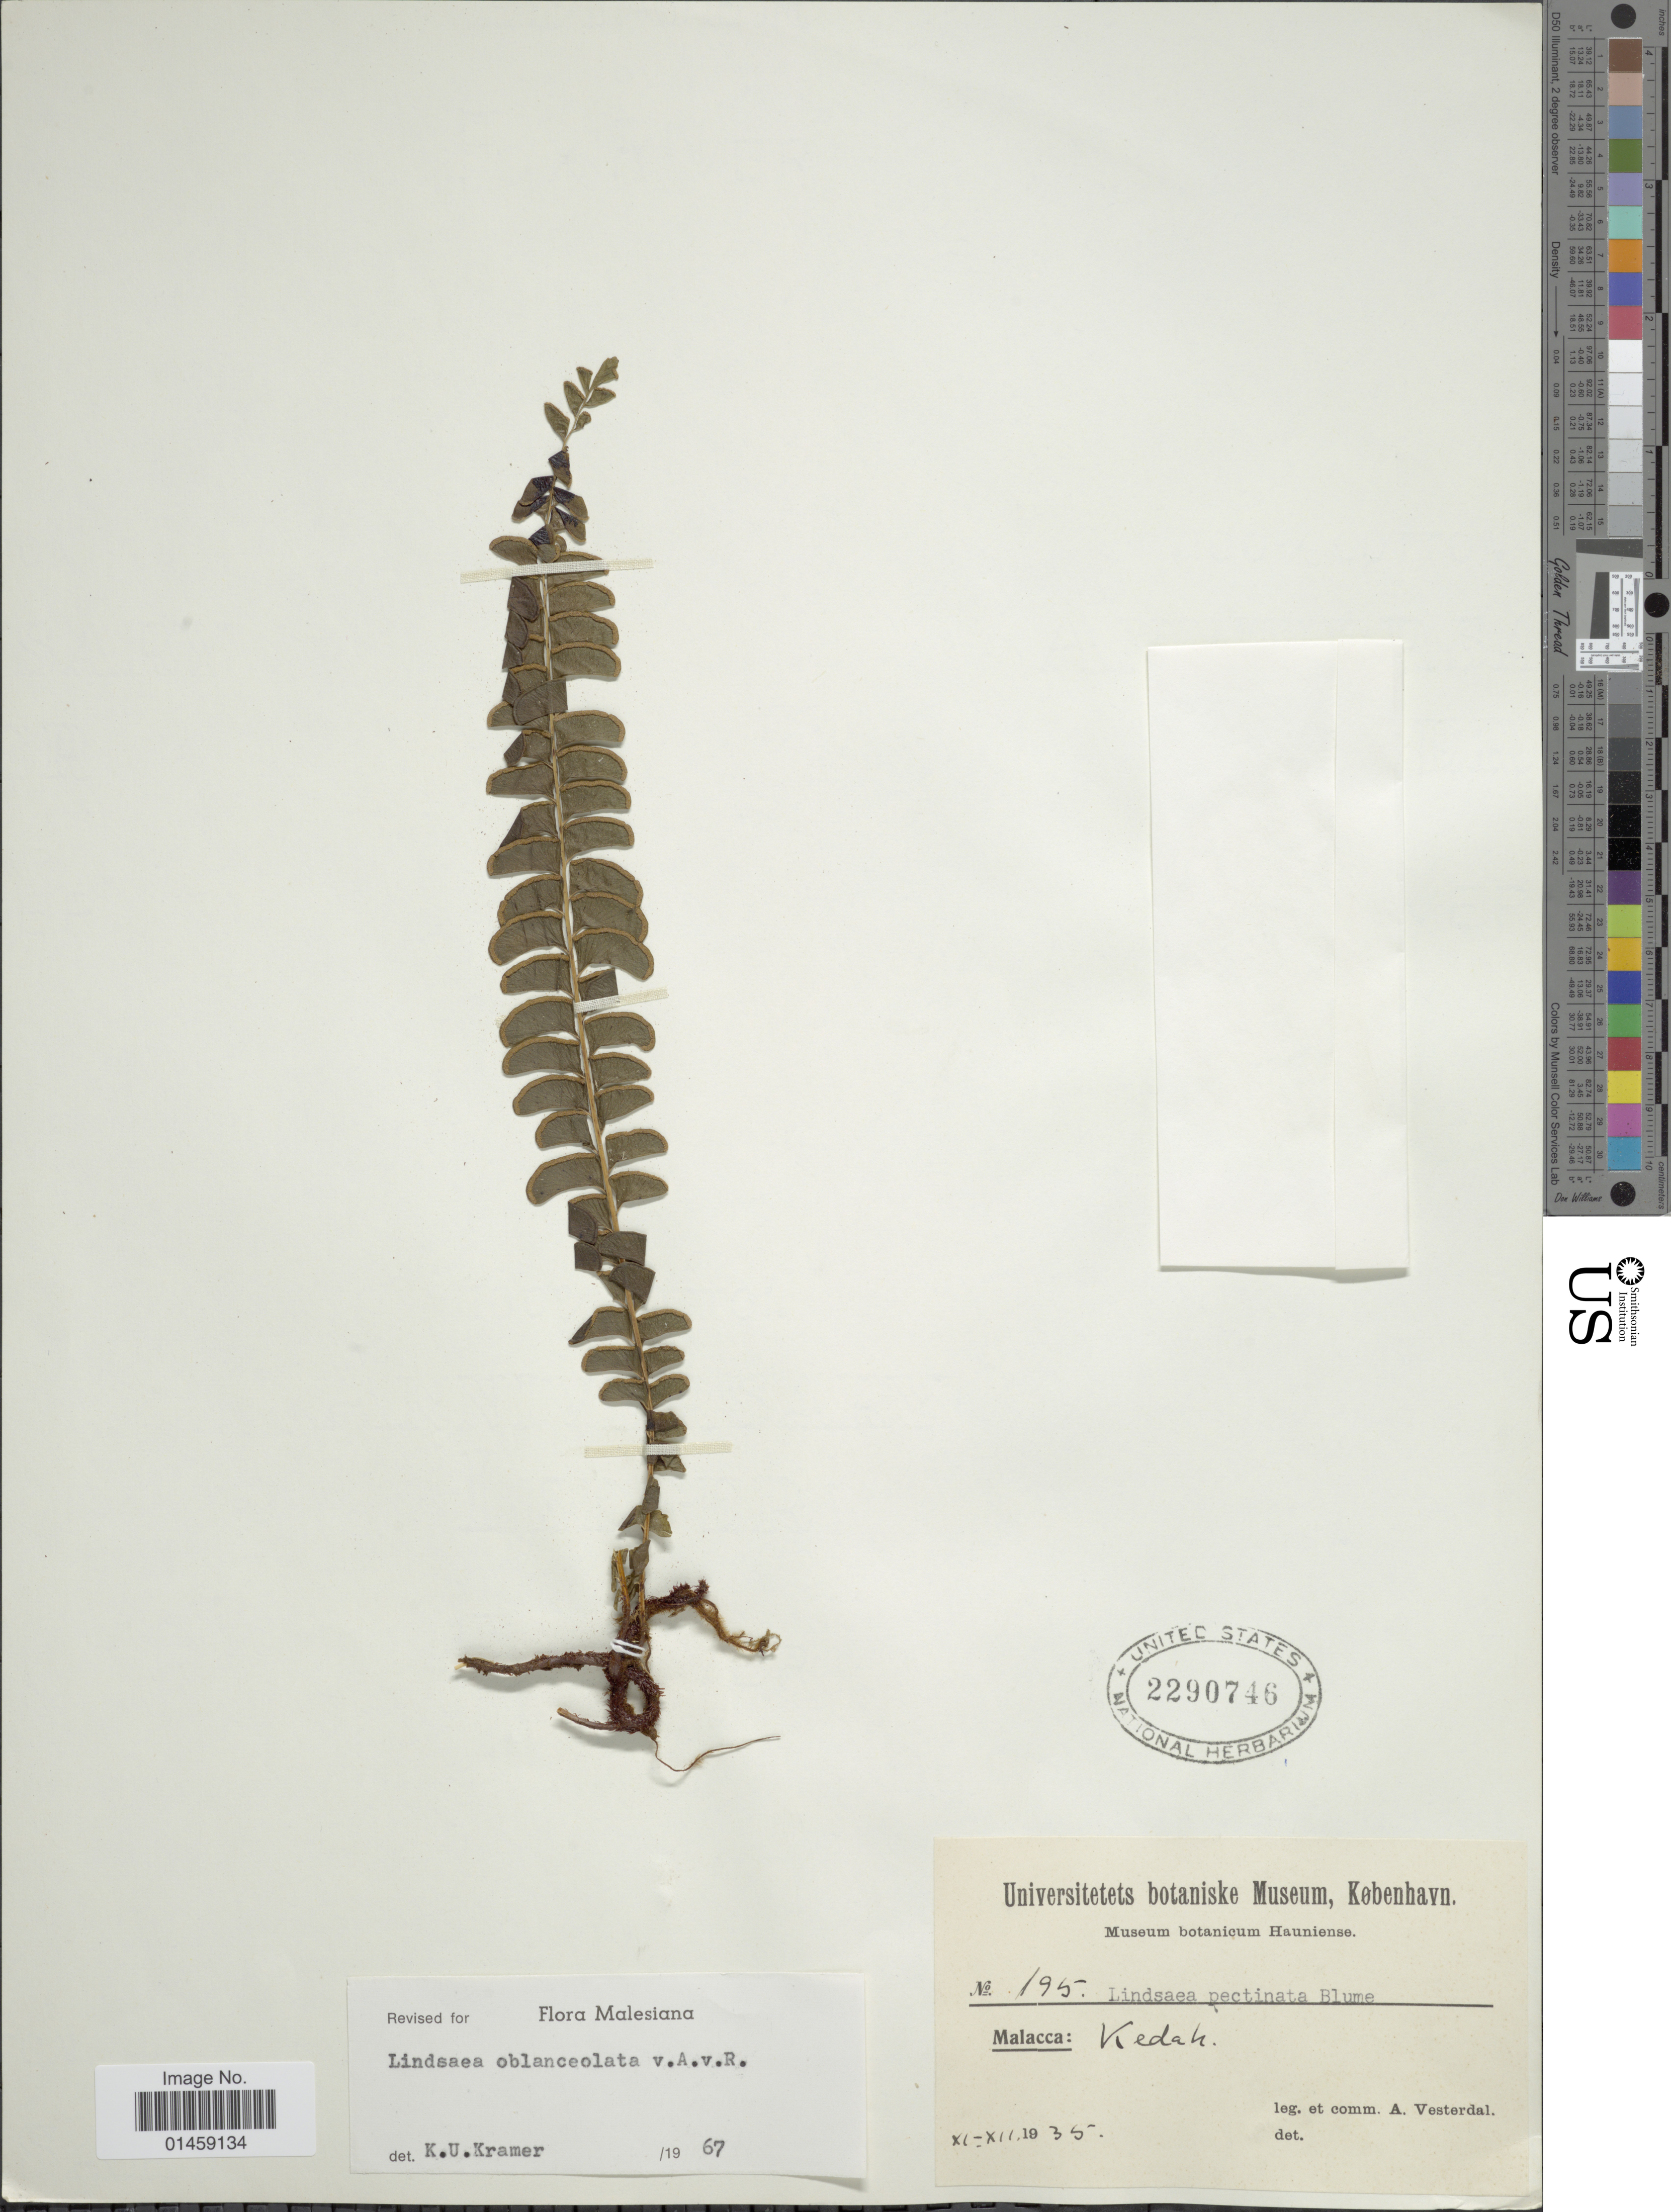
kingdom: Plantae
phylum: Tracheophyta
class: Polypodiopsida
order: Polypodiales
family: Lindsaeaceae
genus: Lindsaea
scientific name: Lindsaea oblanceolata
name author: Alderw.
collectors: A. Vesterdal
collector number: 195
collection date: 1935-11/1935-12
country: Malaysia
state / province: Kedah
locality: Malacca.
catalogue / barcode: US 2290746